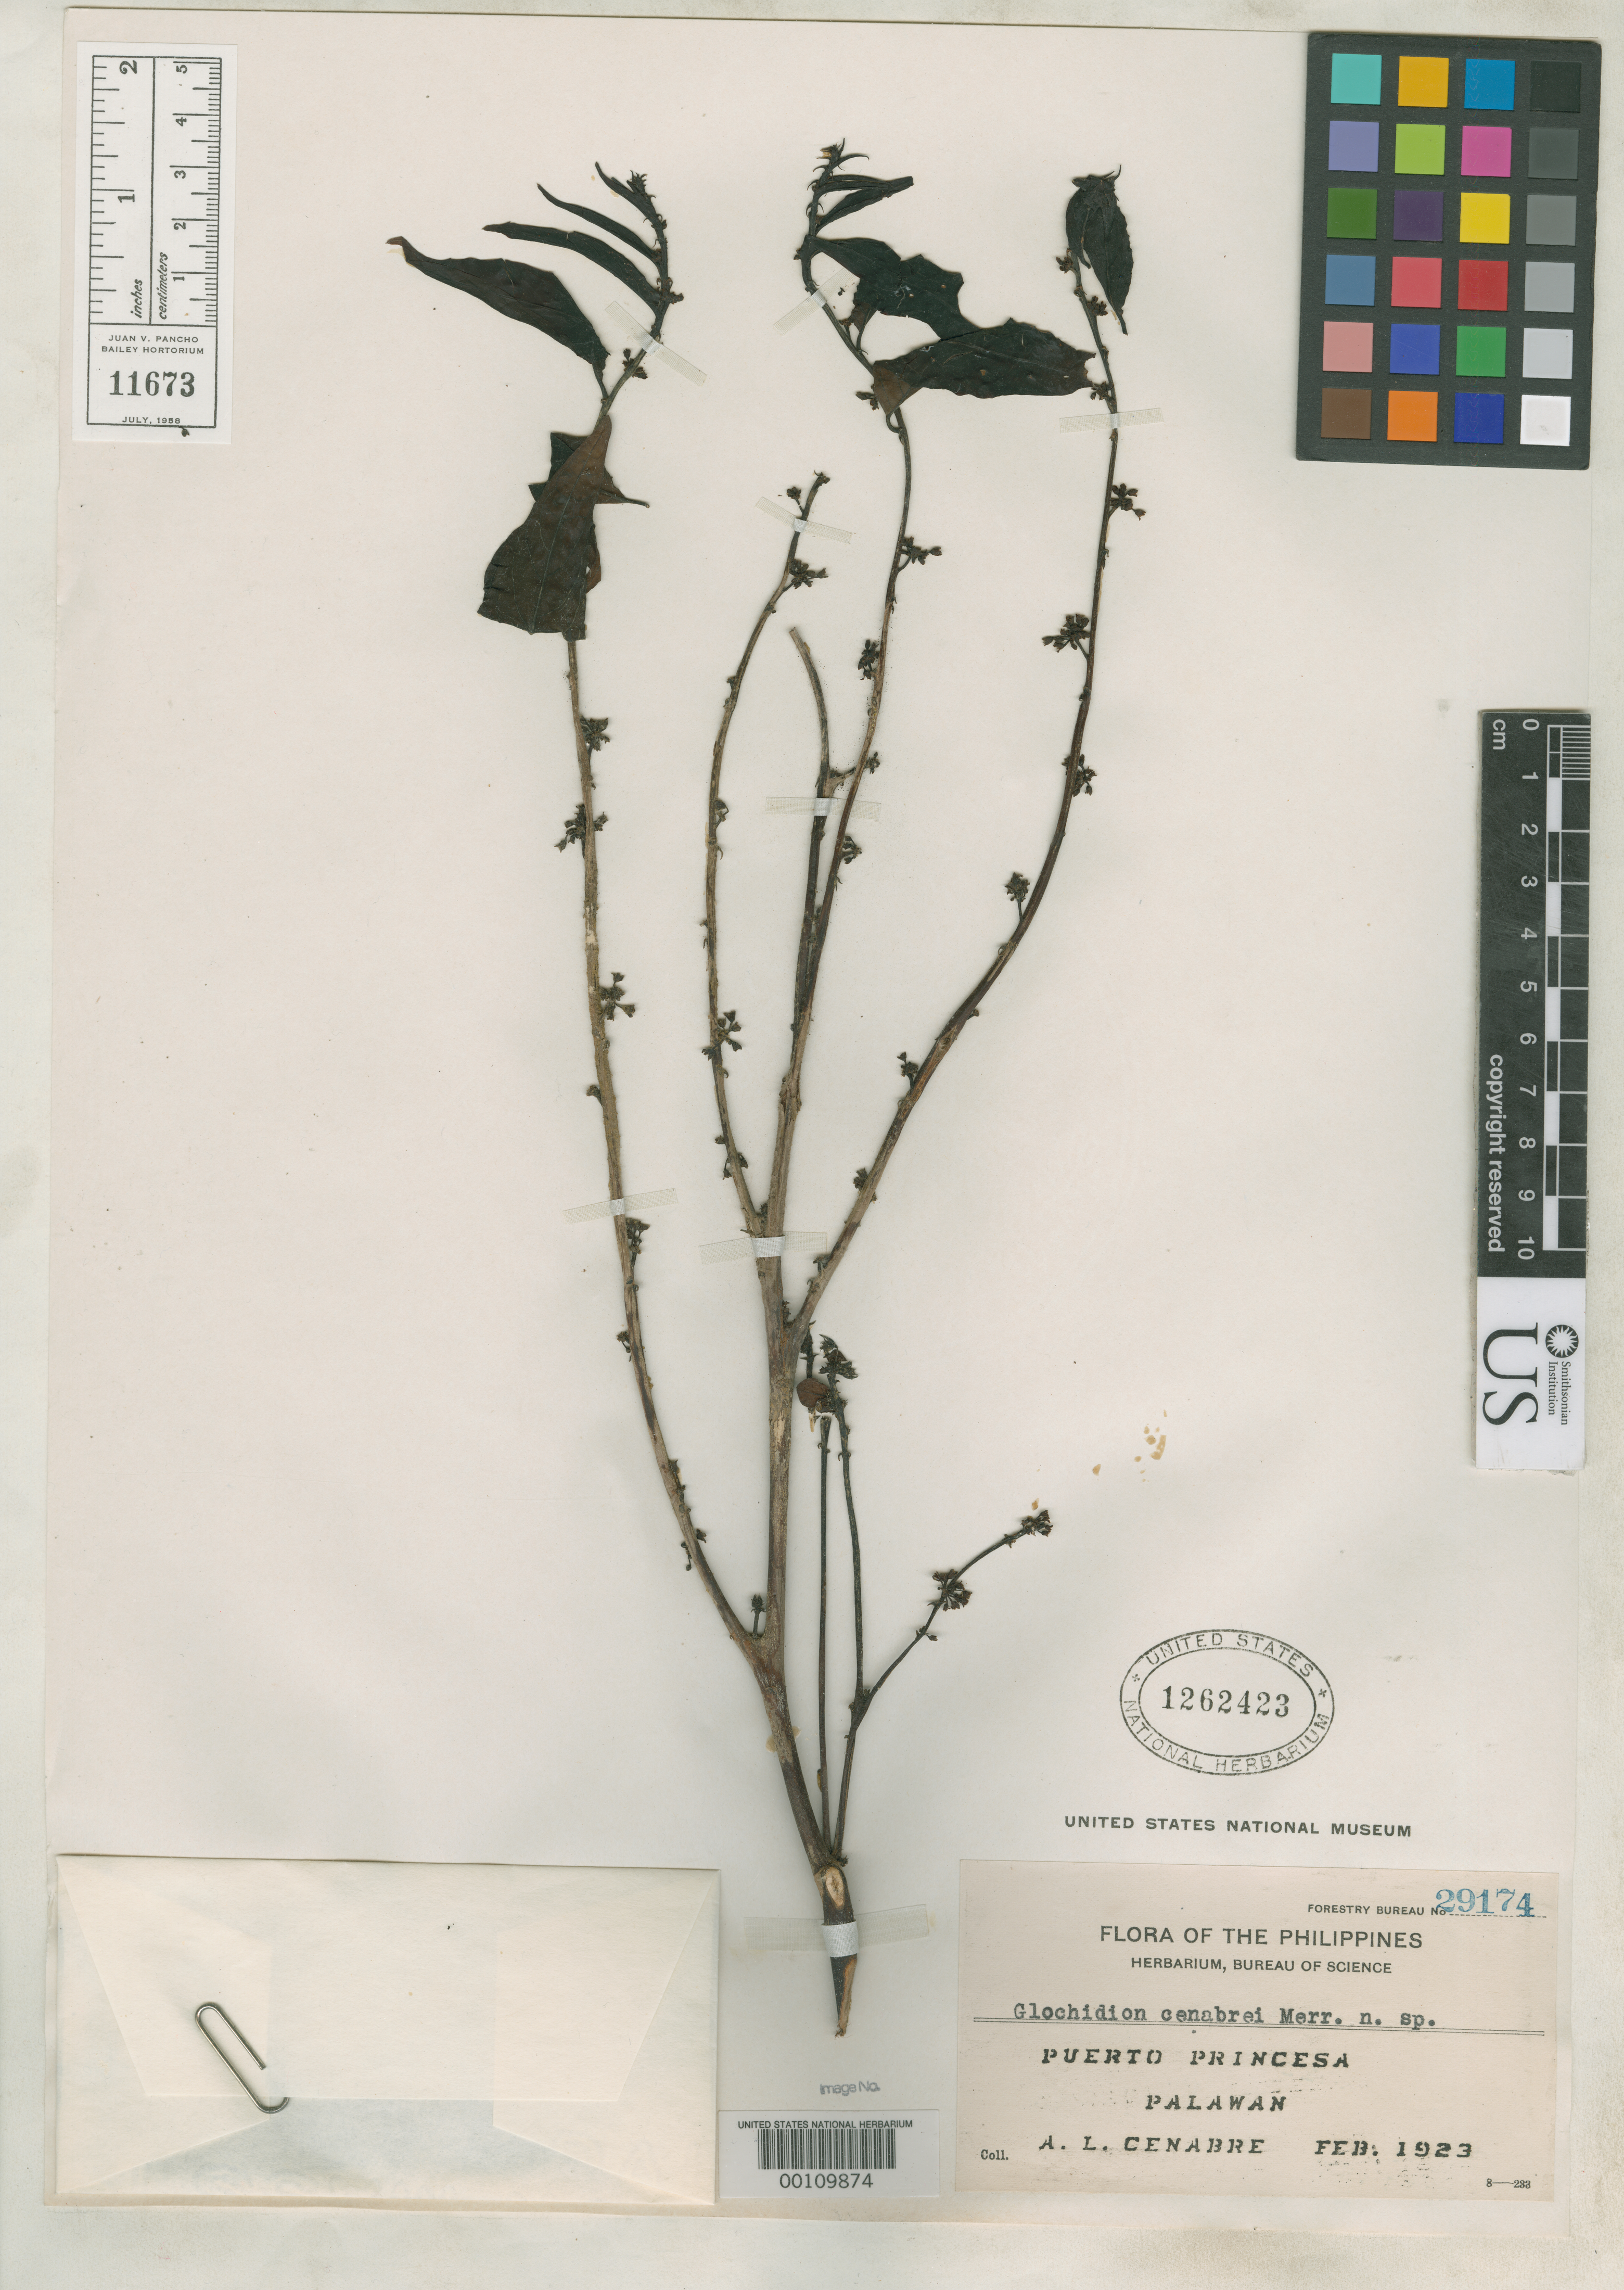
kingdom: Plantae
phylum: Tracheophyta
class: Magnoliopsida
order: Malpighiales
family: Phyllanthaceae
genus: Glochidion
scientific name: Glochidion cenabrei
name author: Merr.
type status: Isotype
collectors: A. Cenabre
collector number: Bur. Sci. 29174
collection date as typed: Feb 1923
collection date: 1923-02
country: Philippines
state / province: Mimaropa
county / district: Palawan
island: Palawan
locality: Puerto Princesa.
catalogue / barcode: US 1262423